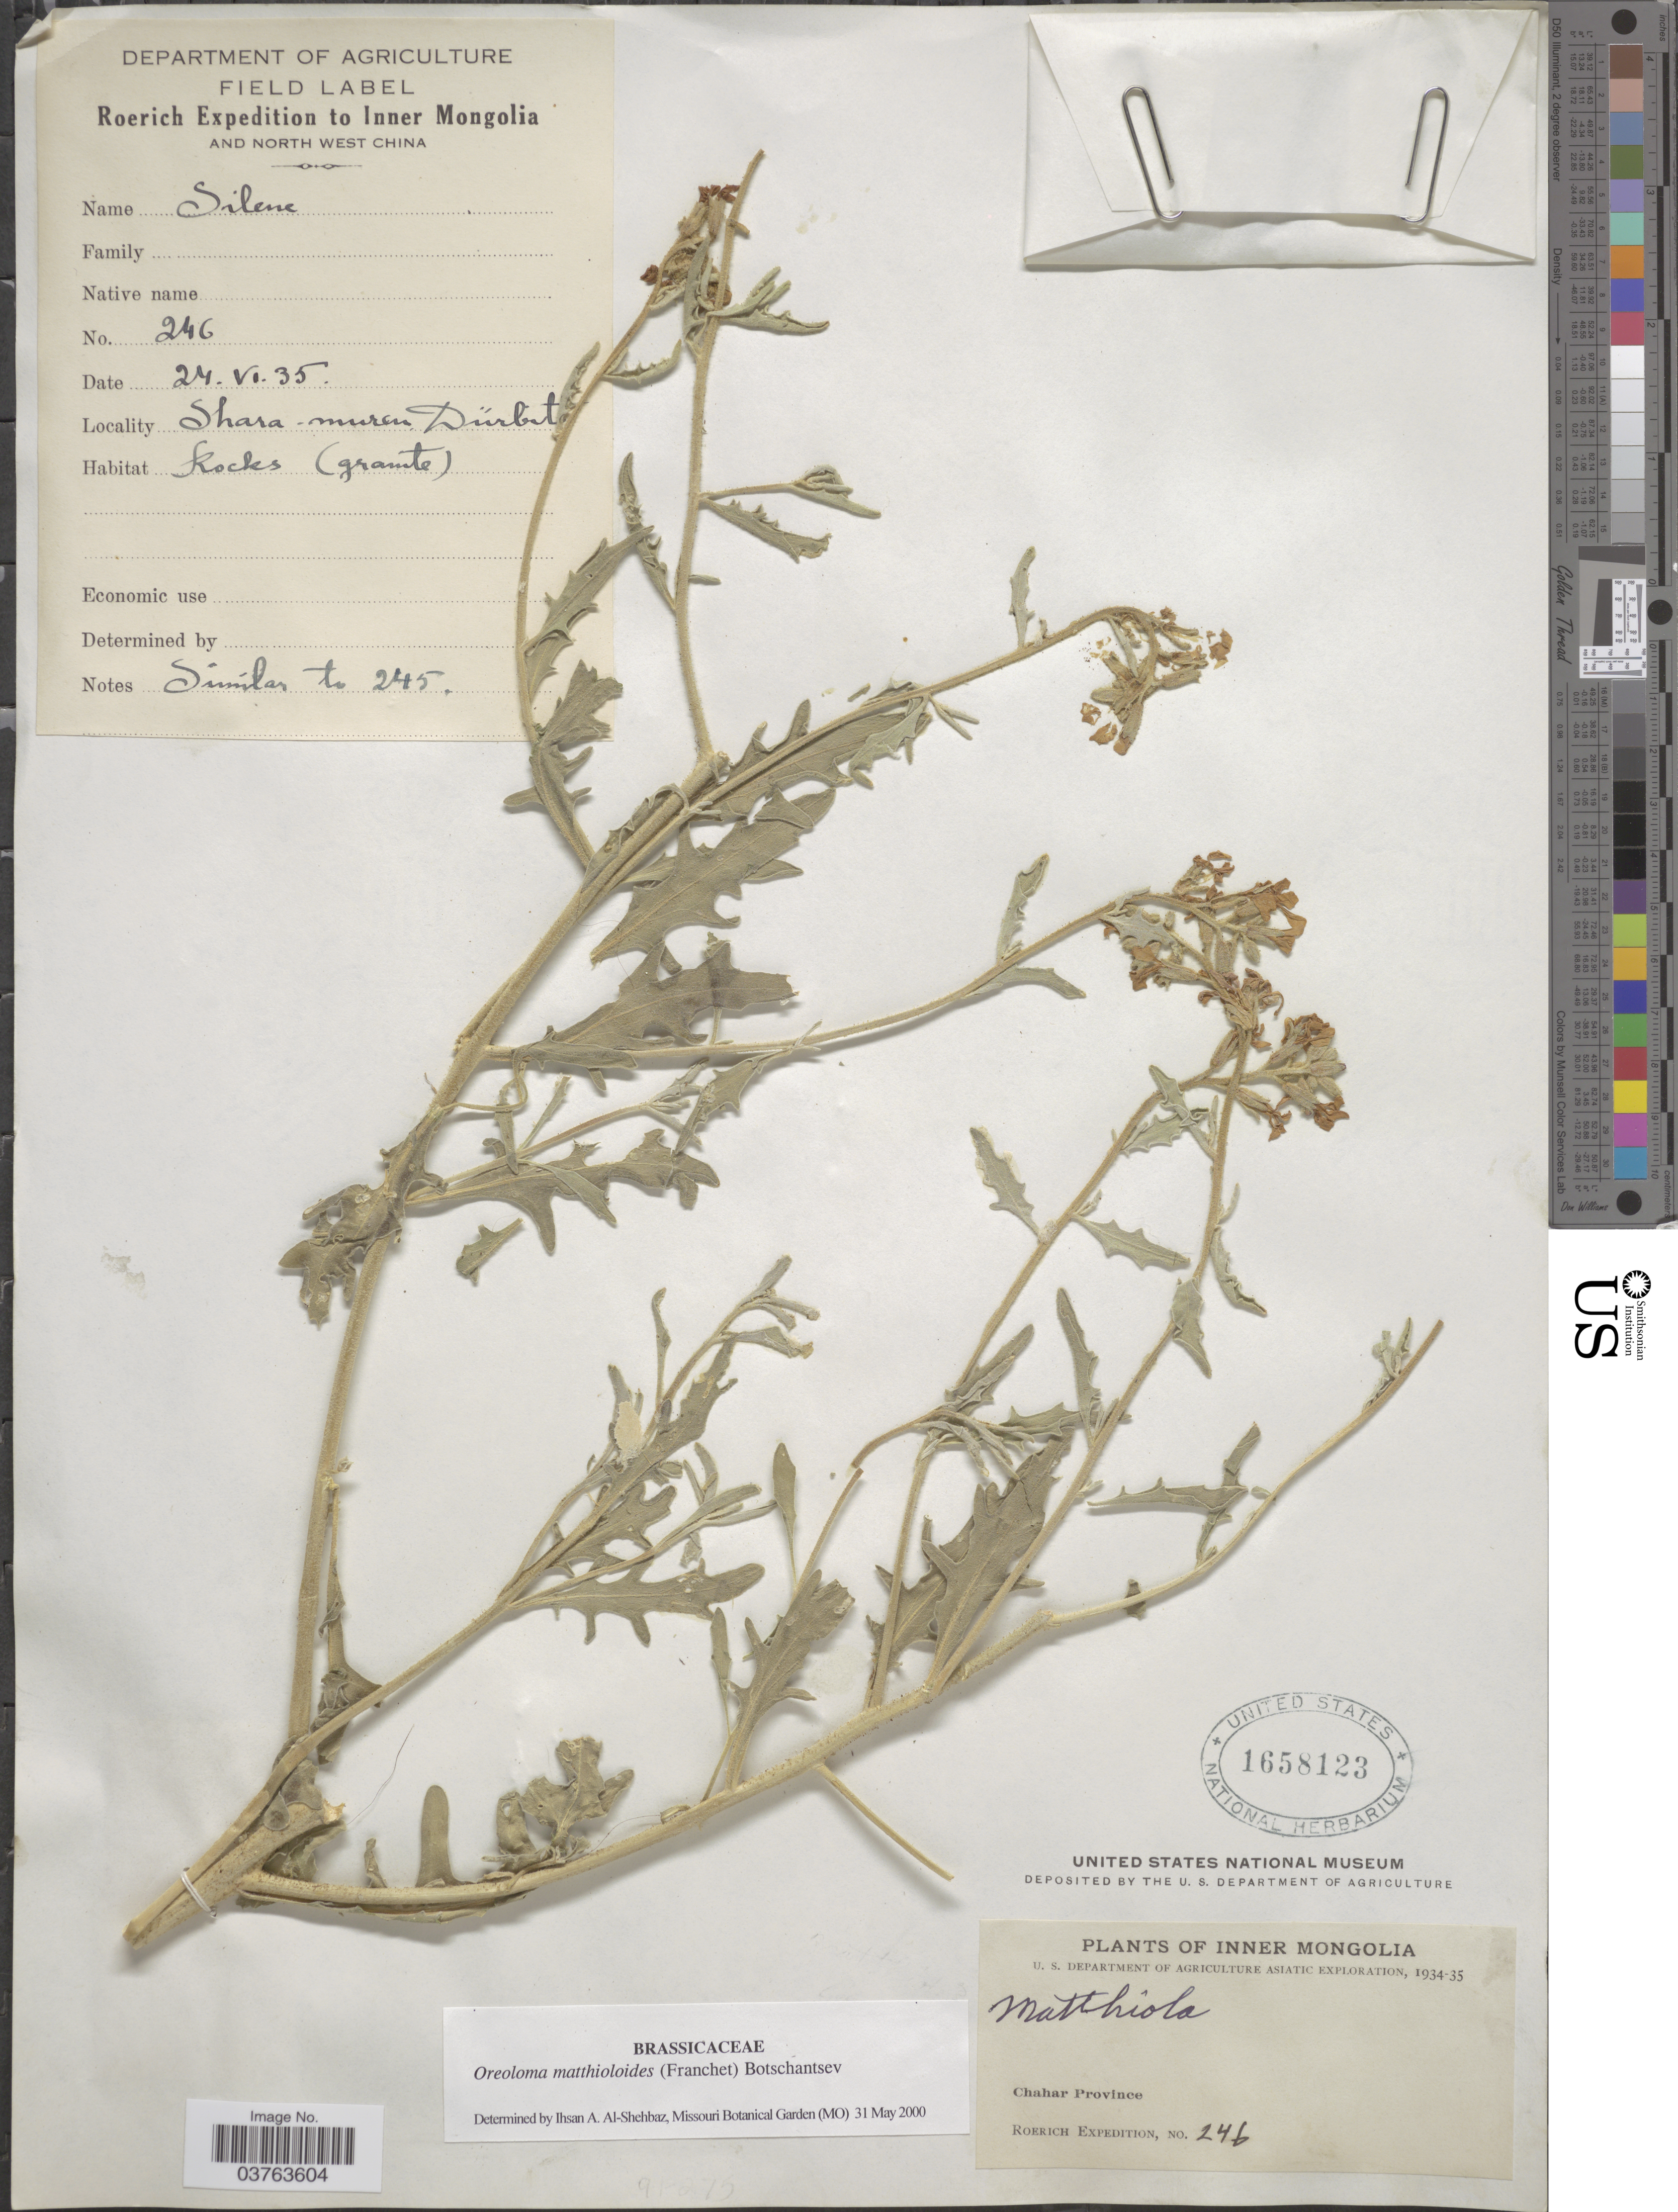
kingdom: Plantae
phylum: Tracheophyta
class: Magnoliopsida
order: Brassicales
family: Brassicaceae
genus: Oreoloma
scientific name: Oreoloma matthioloides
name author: (Franch.) Botsch.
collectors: Roerich Expedition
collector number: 246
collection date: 1935-06-24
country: China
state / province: Nei Monggol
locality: Chahar Province. Inner Mongolia and north west China. Shara-muren. Dürbit.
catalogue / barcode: US 1658123